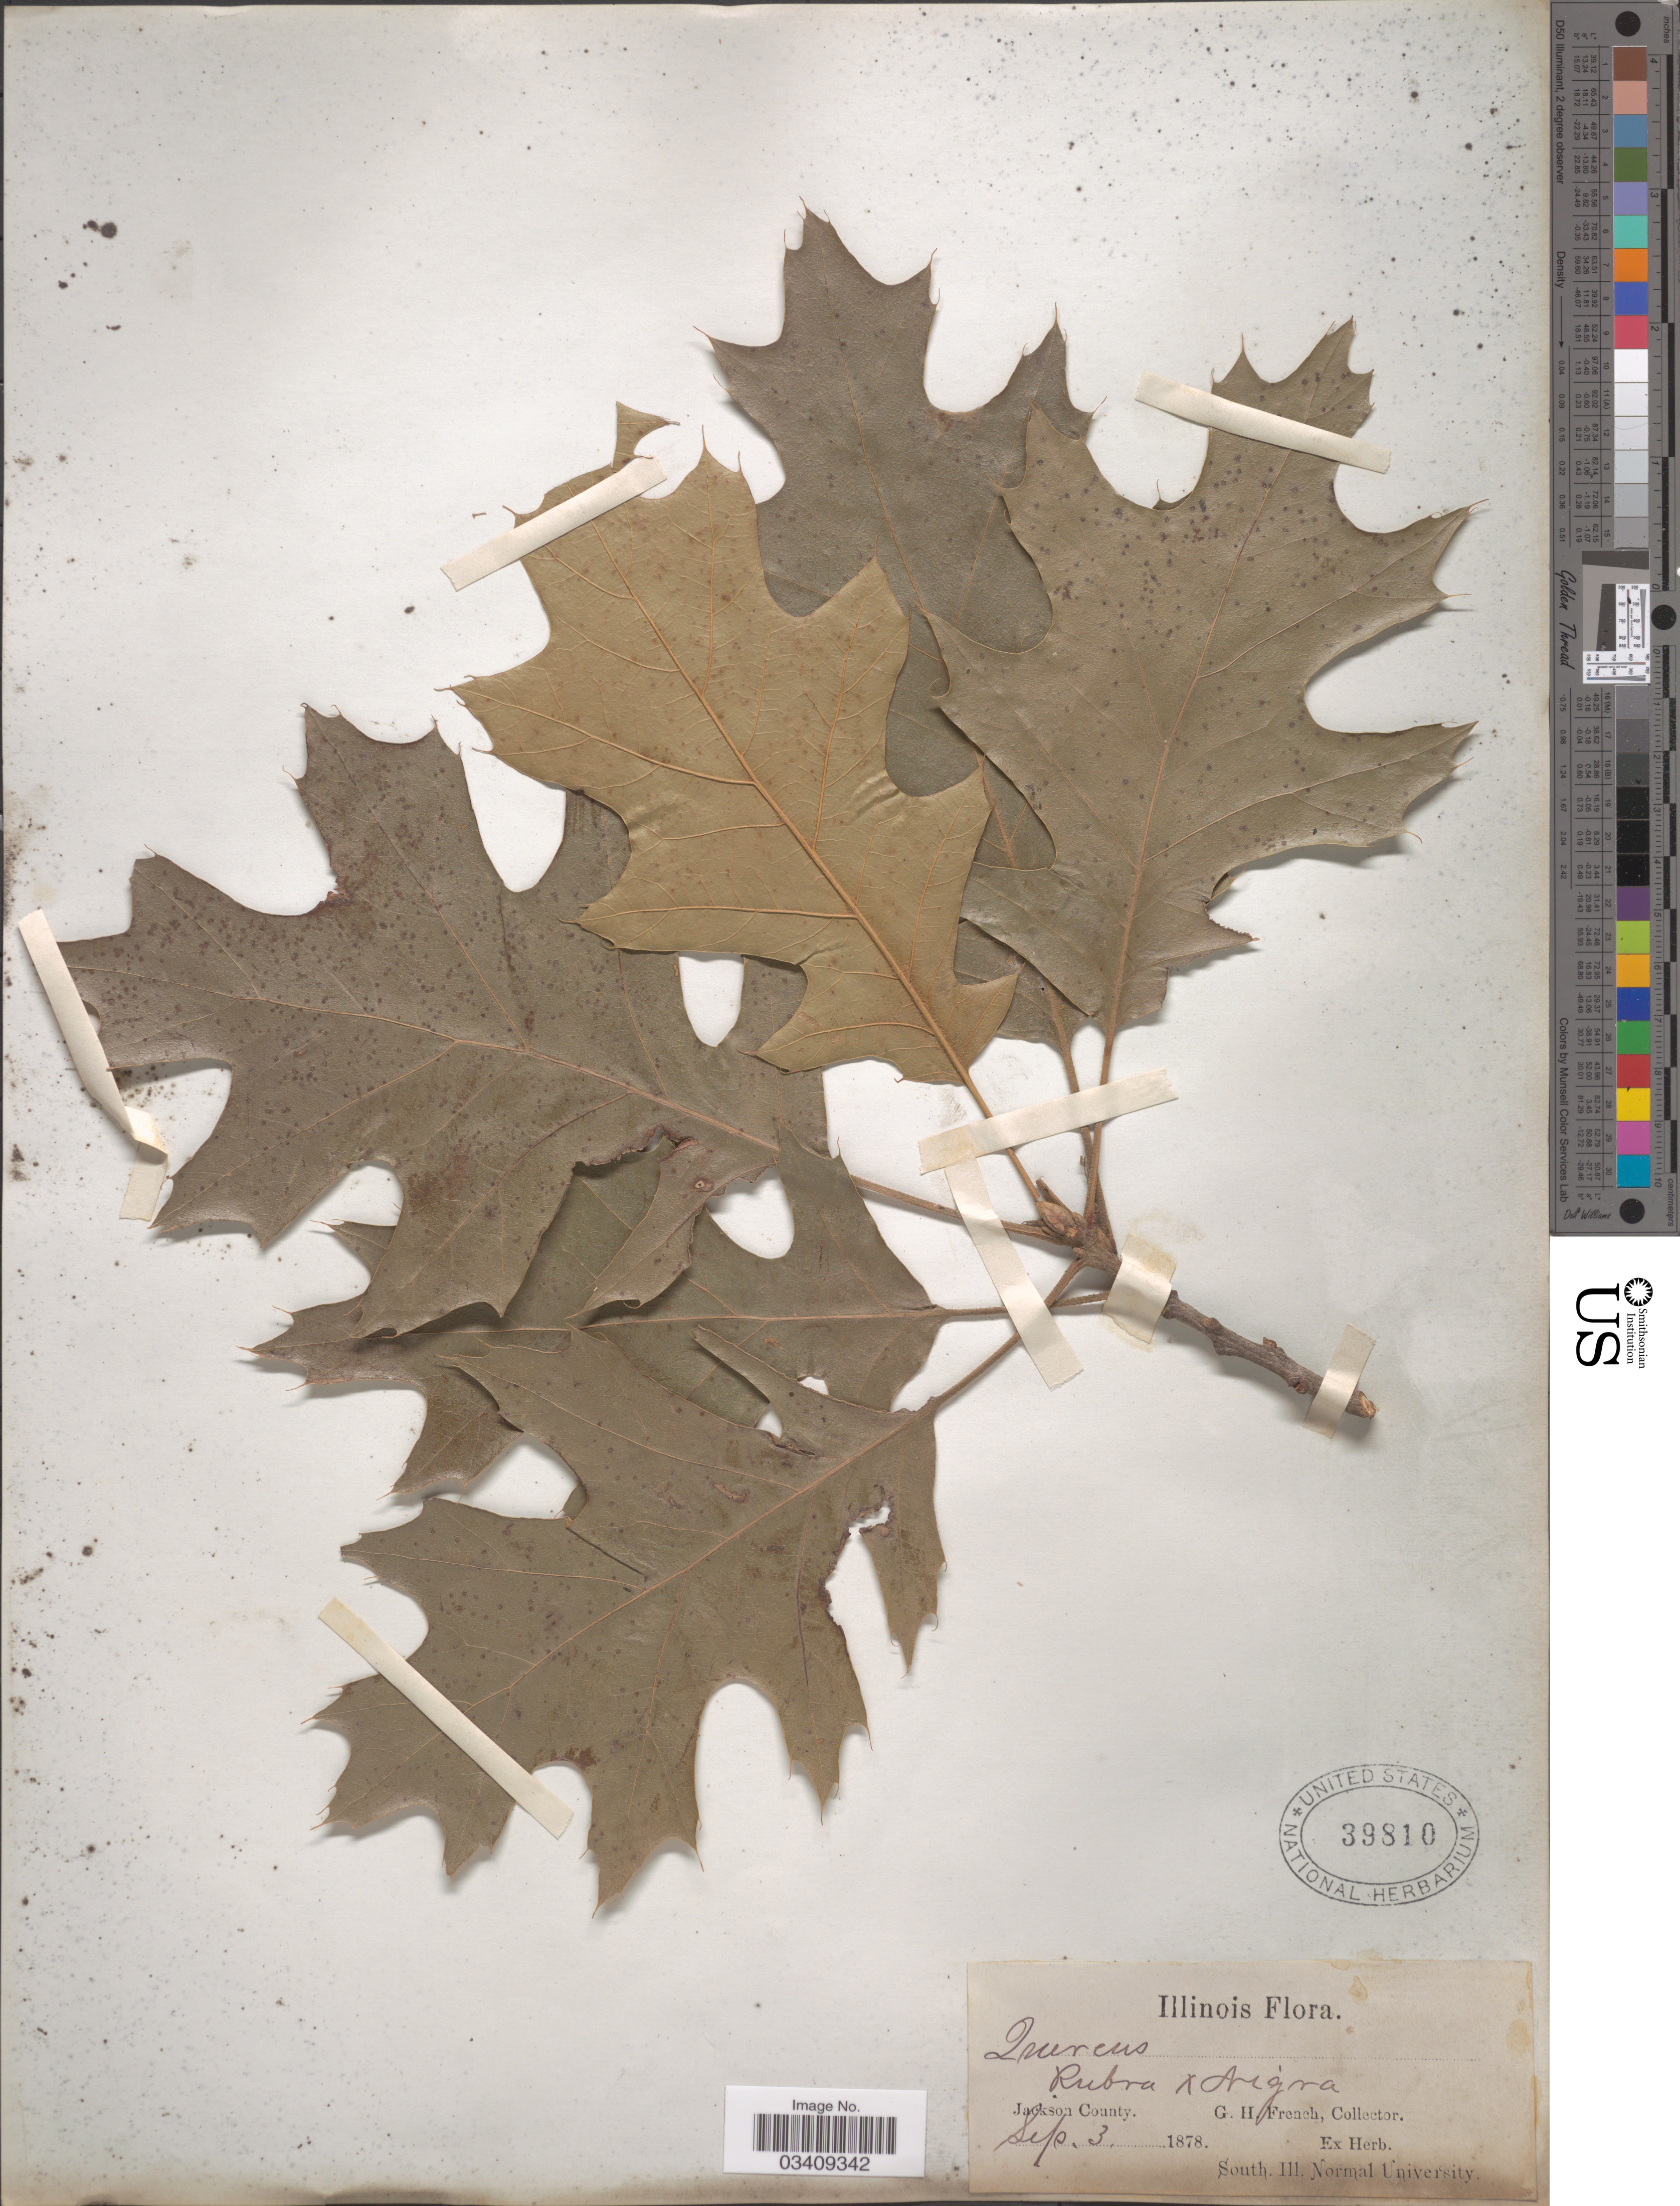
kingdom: Plantae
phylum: Tracheophyta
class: Magnoliopsida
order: Fagales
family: Fagaceae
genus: Quercus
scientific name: Quercus velutina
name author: Lam.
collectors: G. H. French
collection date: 1878-09-03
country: United States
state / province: Illinois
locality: Jackson County.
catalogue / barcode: US 39810